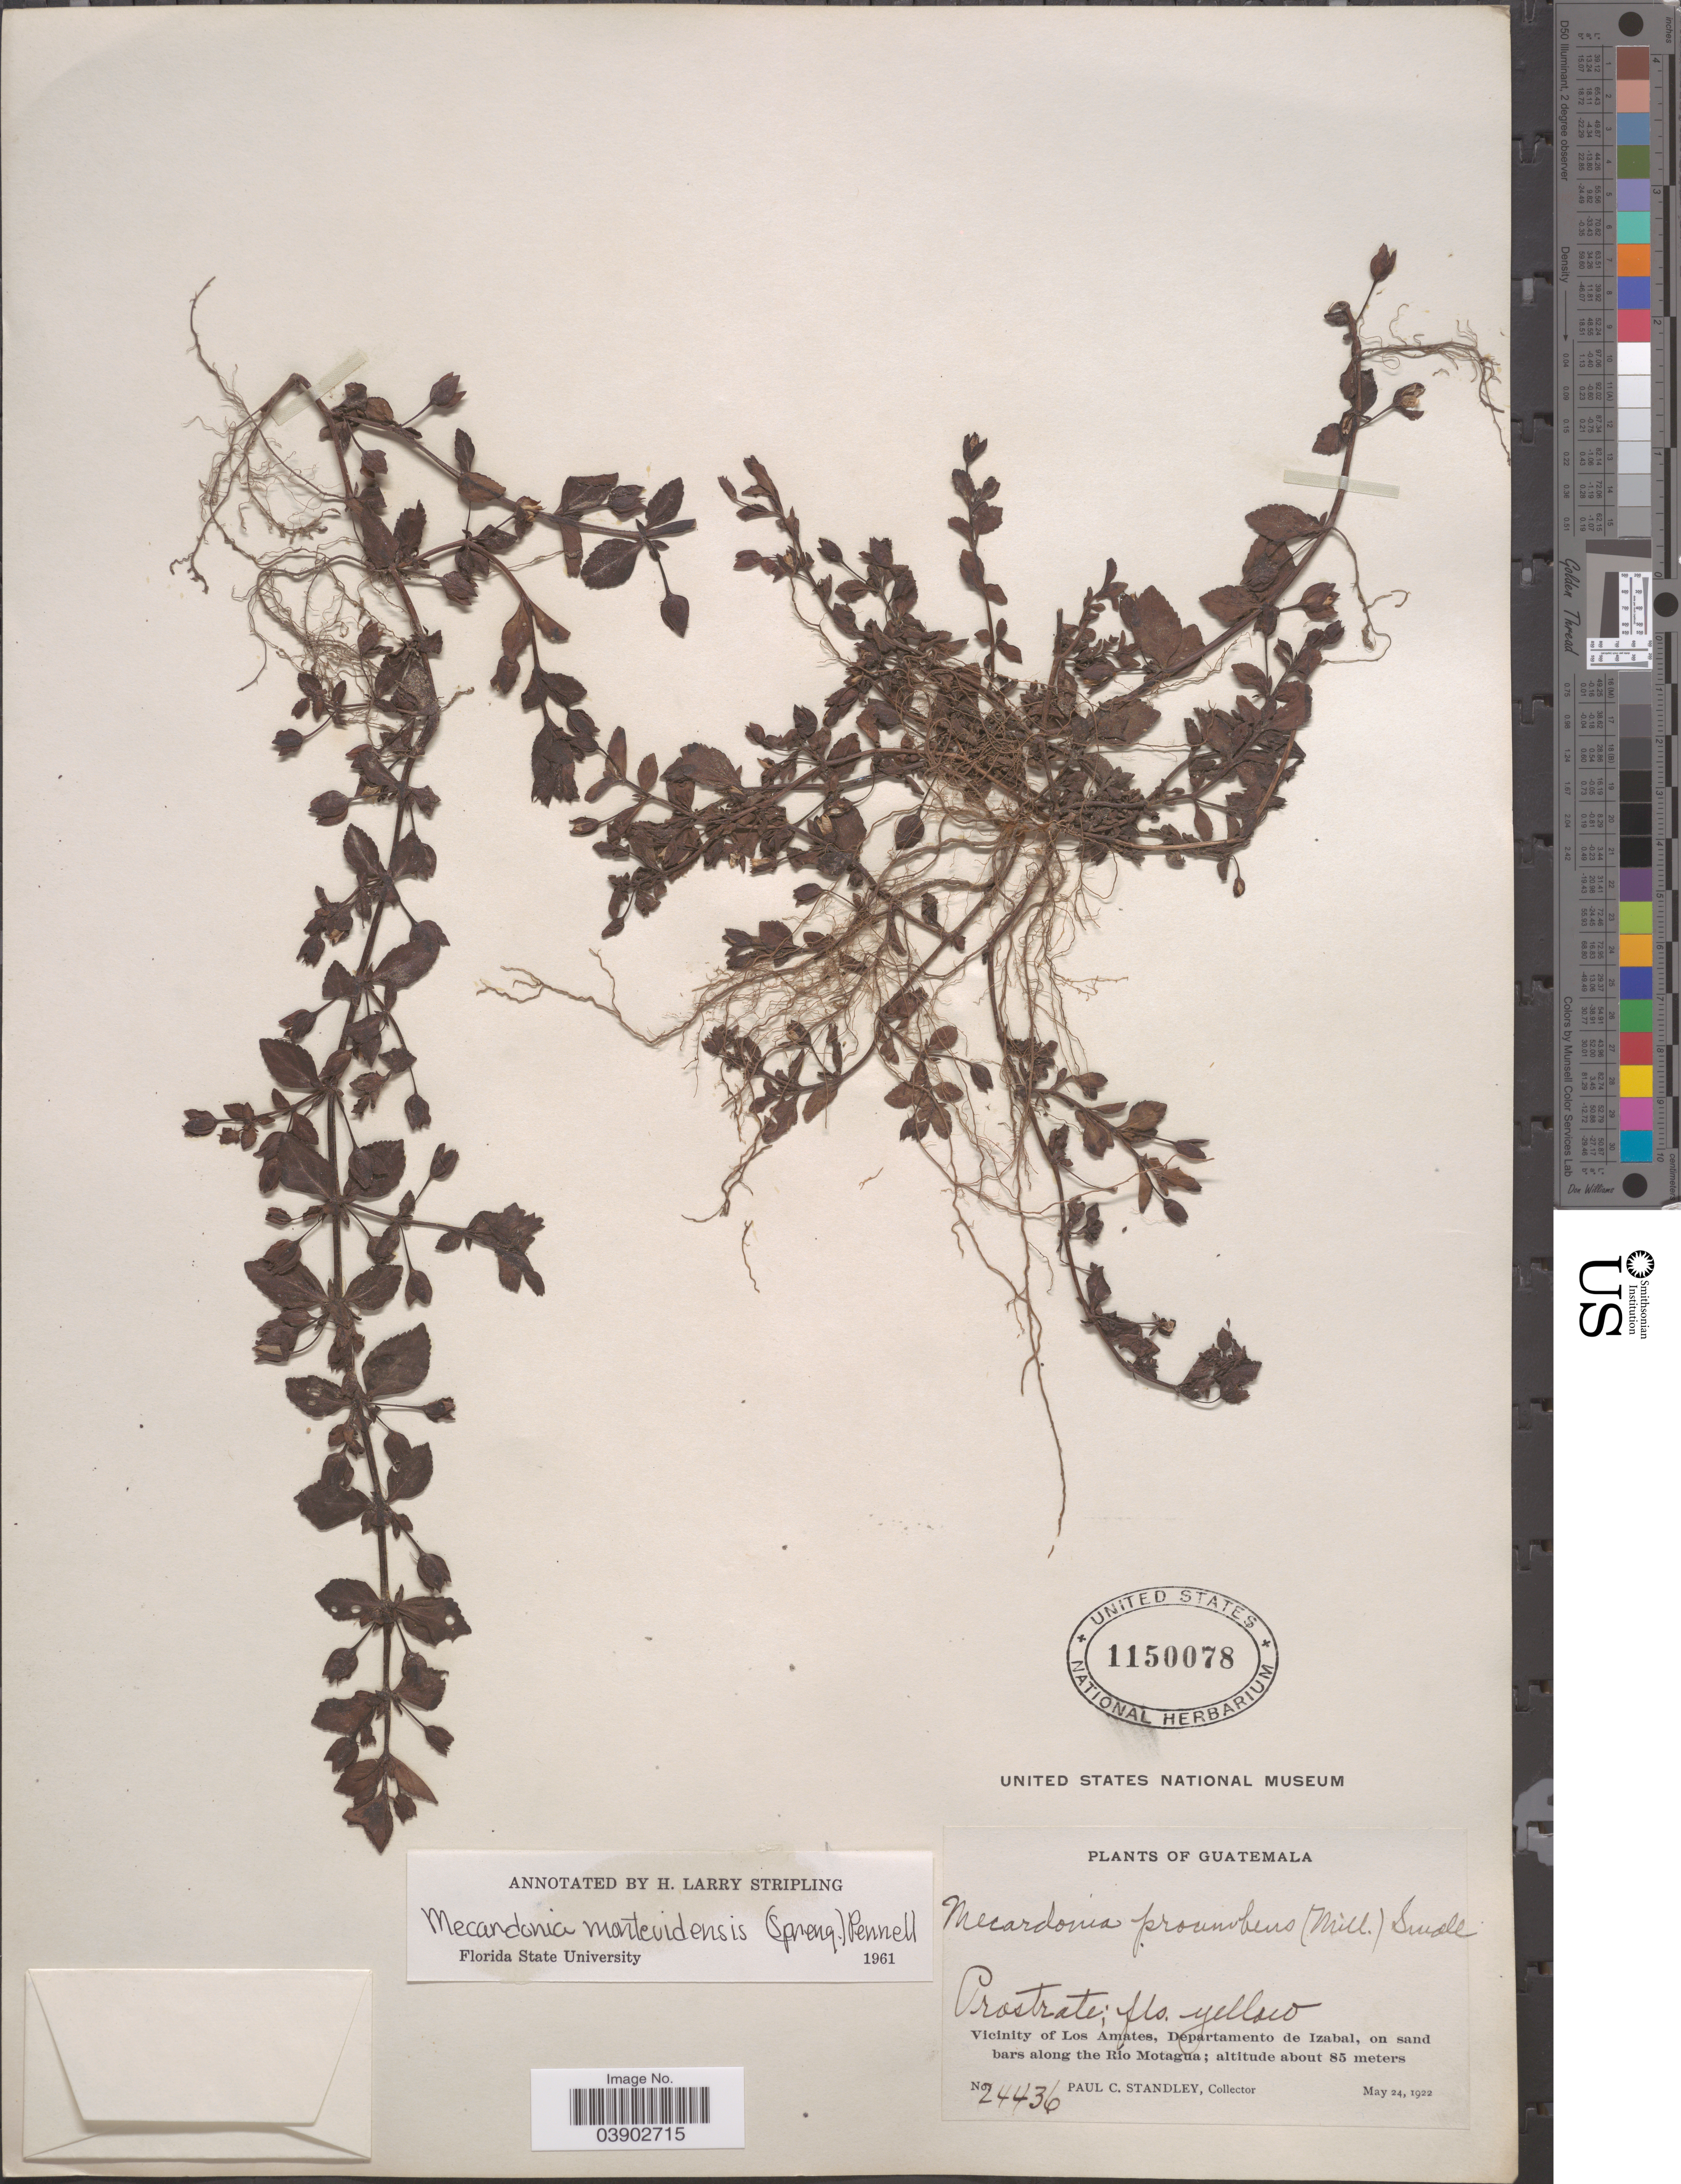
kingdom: Plantae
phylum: Tracheophyta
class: Magnoliopsida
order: Lamiales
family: Plantaginaceae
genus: Mecardonia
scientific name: Mecardonia procumbens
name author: (Mill.) Small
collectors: P. C. Standley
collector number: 24436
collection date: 1922-05-24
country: Guatemala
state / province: Izabal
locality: Vicinity of Los Amates, Departamento de Izabal, on sand bars along the Río Motagua.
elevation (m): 85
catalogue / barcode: US 1150078